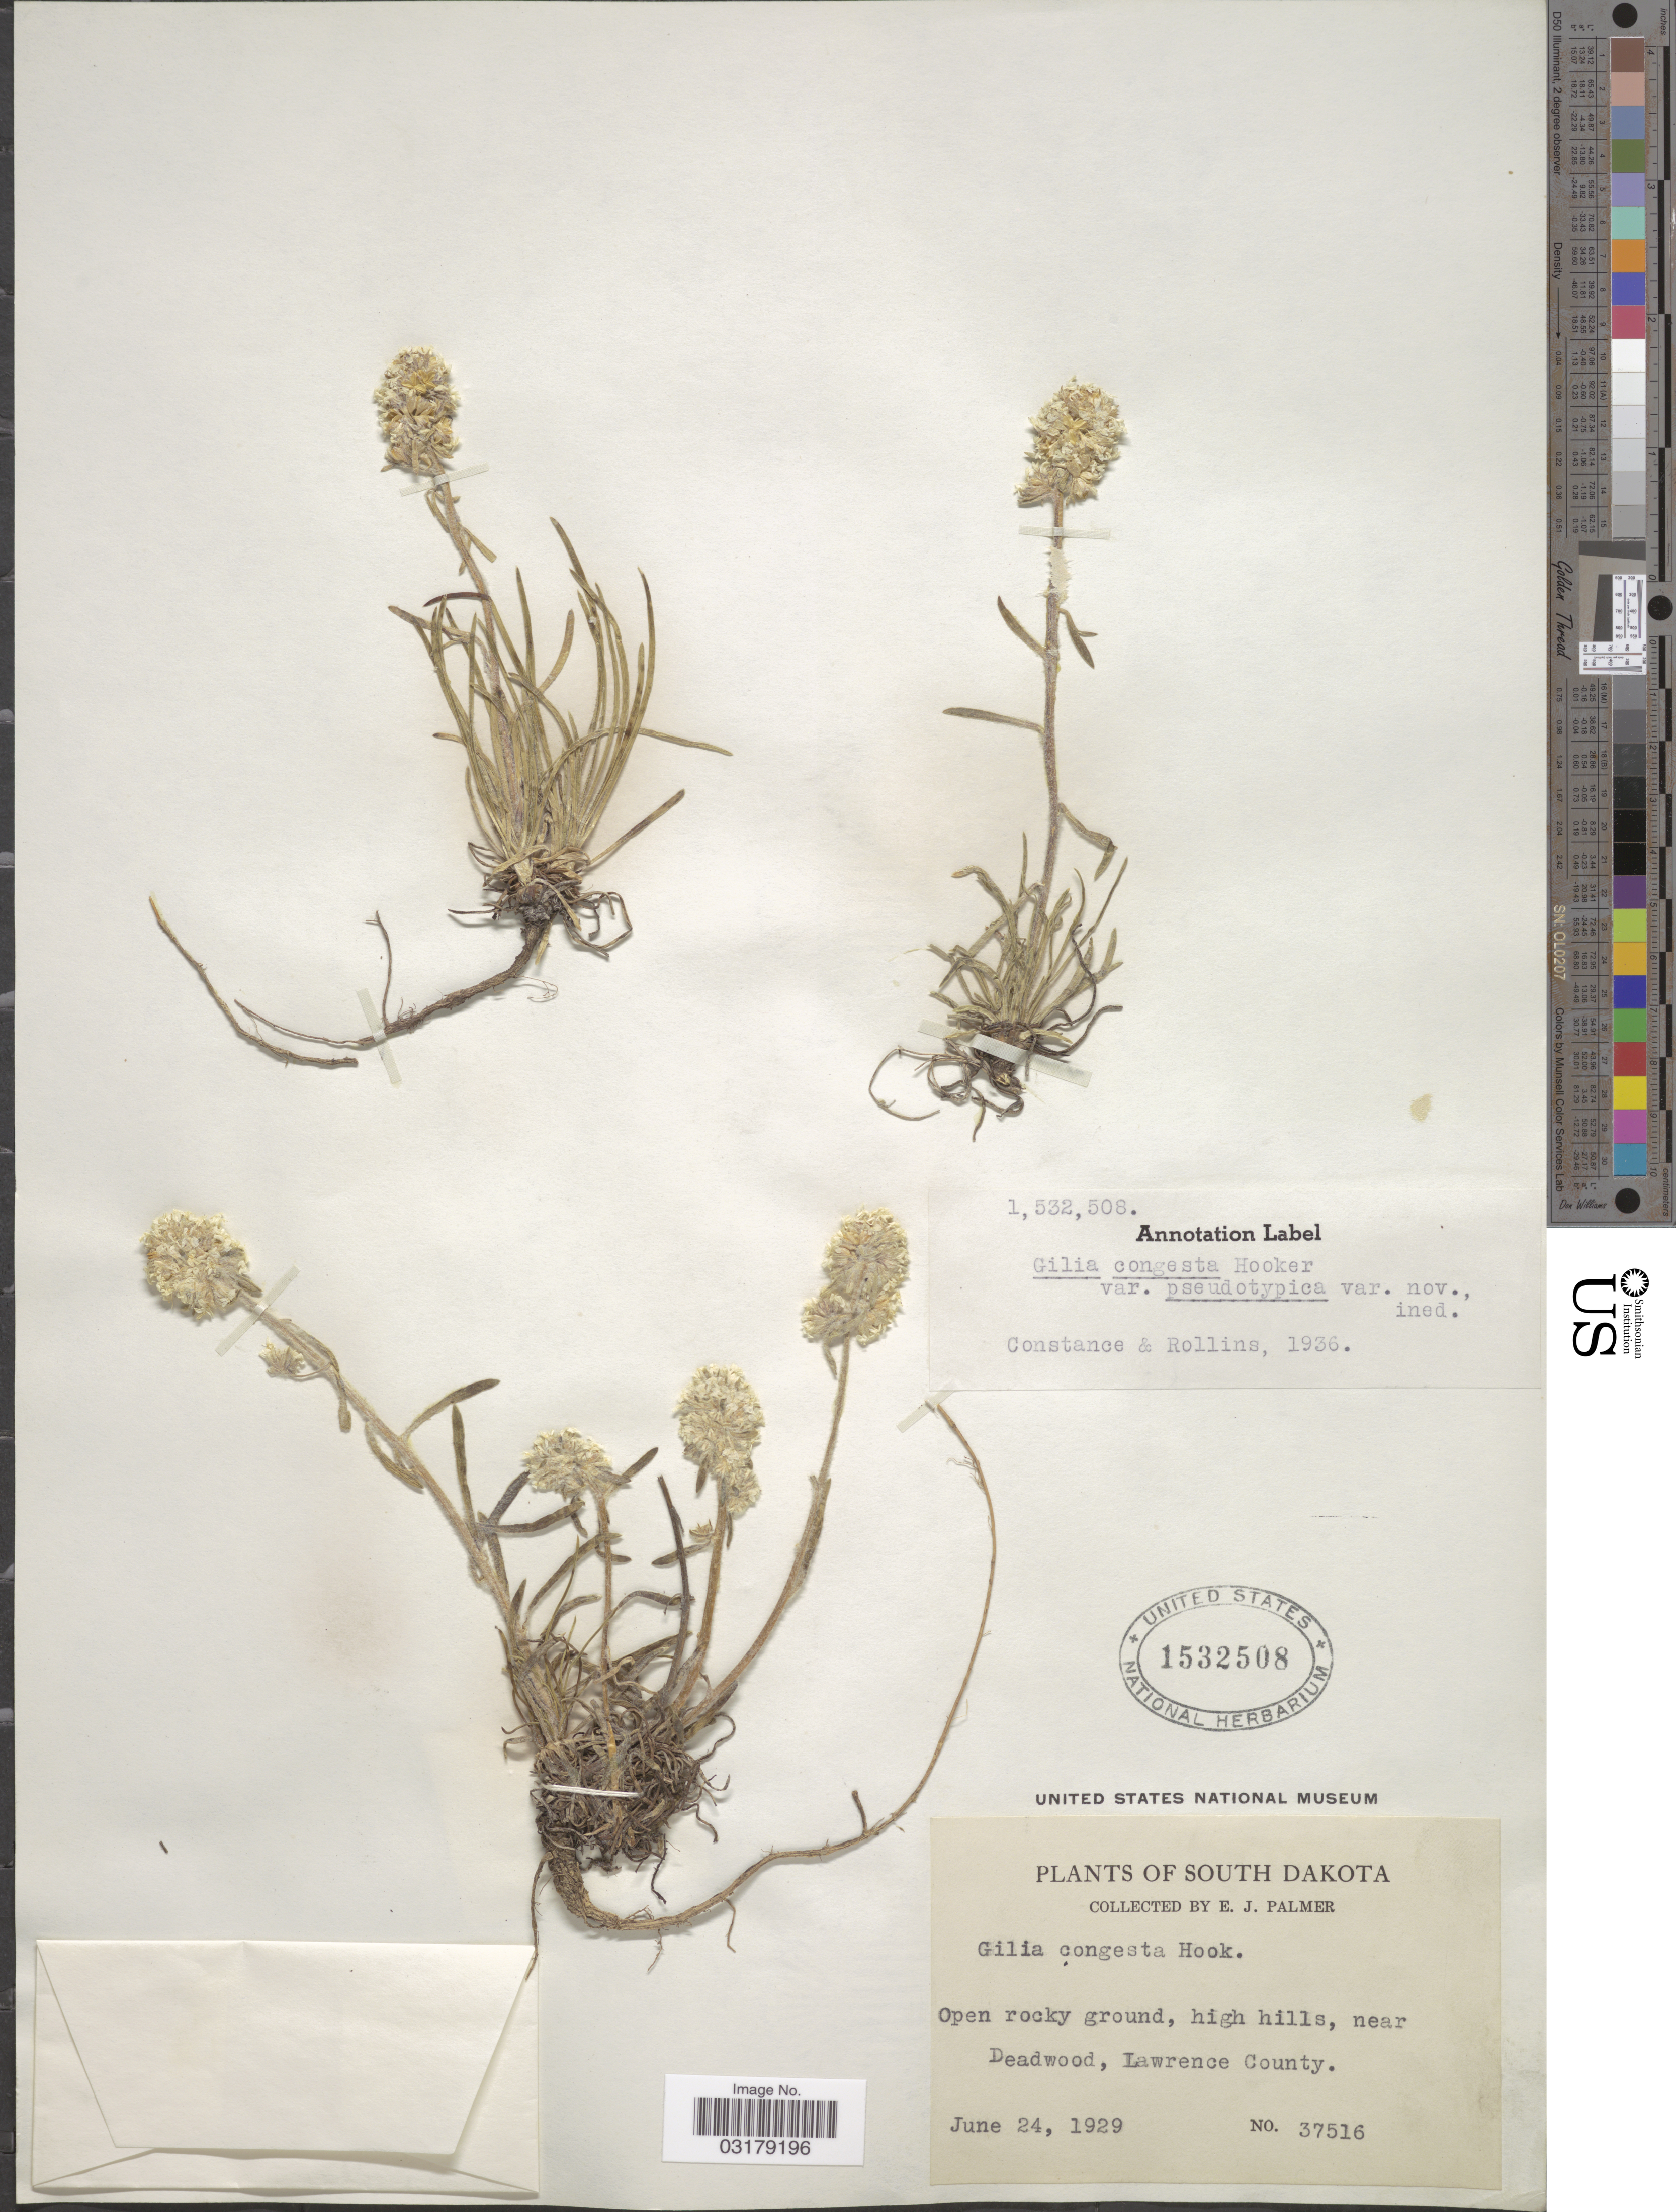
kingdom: Plantae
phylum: Tracheophyta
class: Magnoliopsida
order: Ericales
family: Polemoniaceae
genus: Ipomopsis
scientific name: Ipomopsis congesta subsp. pseudotypica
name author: (Constance & Rollins) A.G. Day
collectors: E. J. Palmer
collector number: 37516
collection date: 1929-06-24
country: United States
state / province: South Dakota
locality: Open rocky ground, high hills, near Deadwood, Lawrence County.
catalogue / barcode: US 1532508